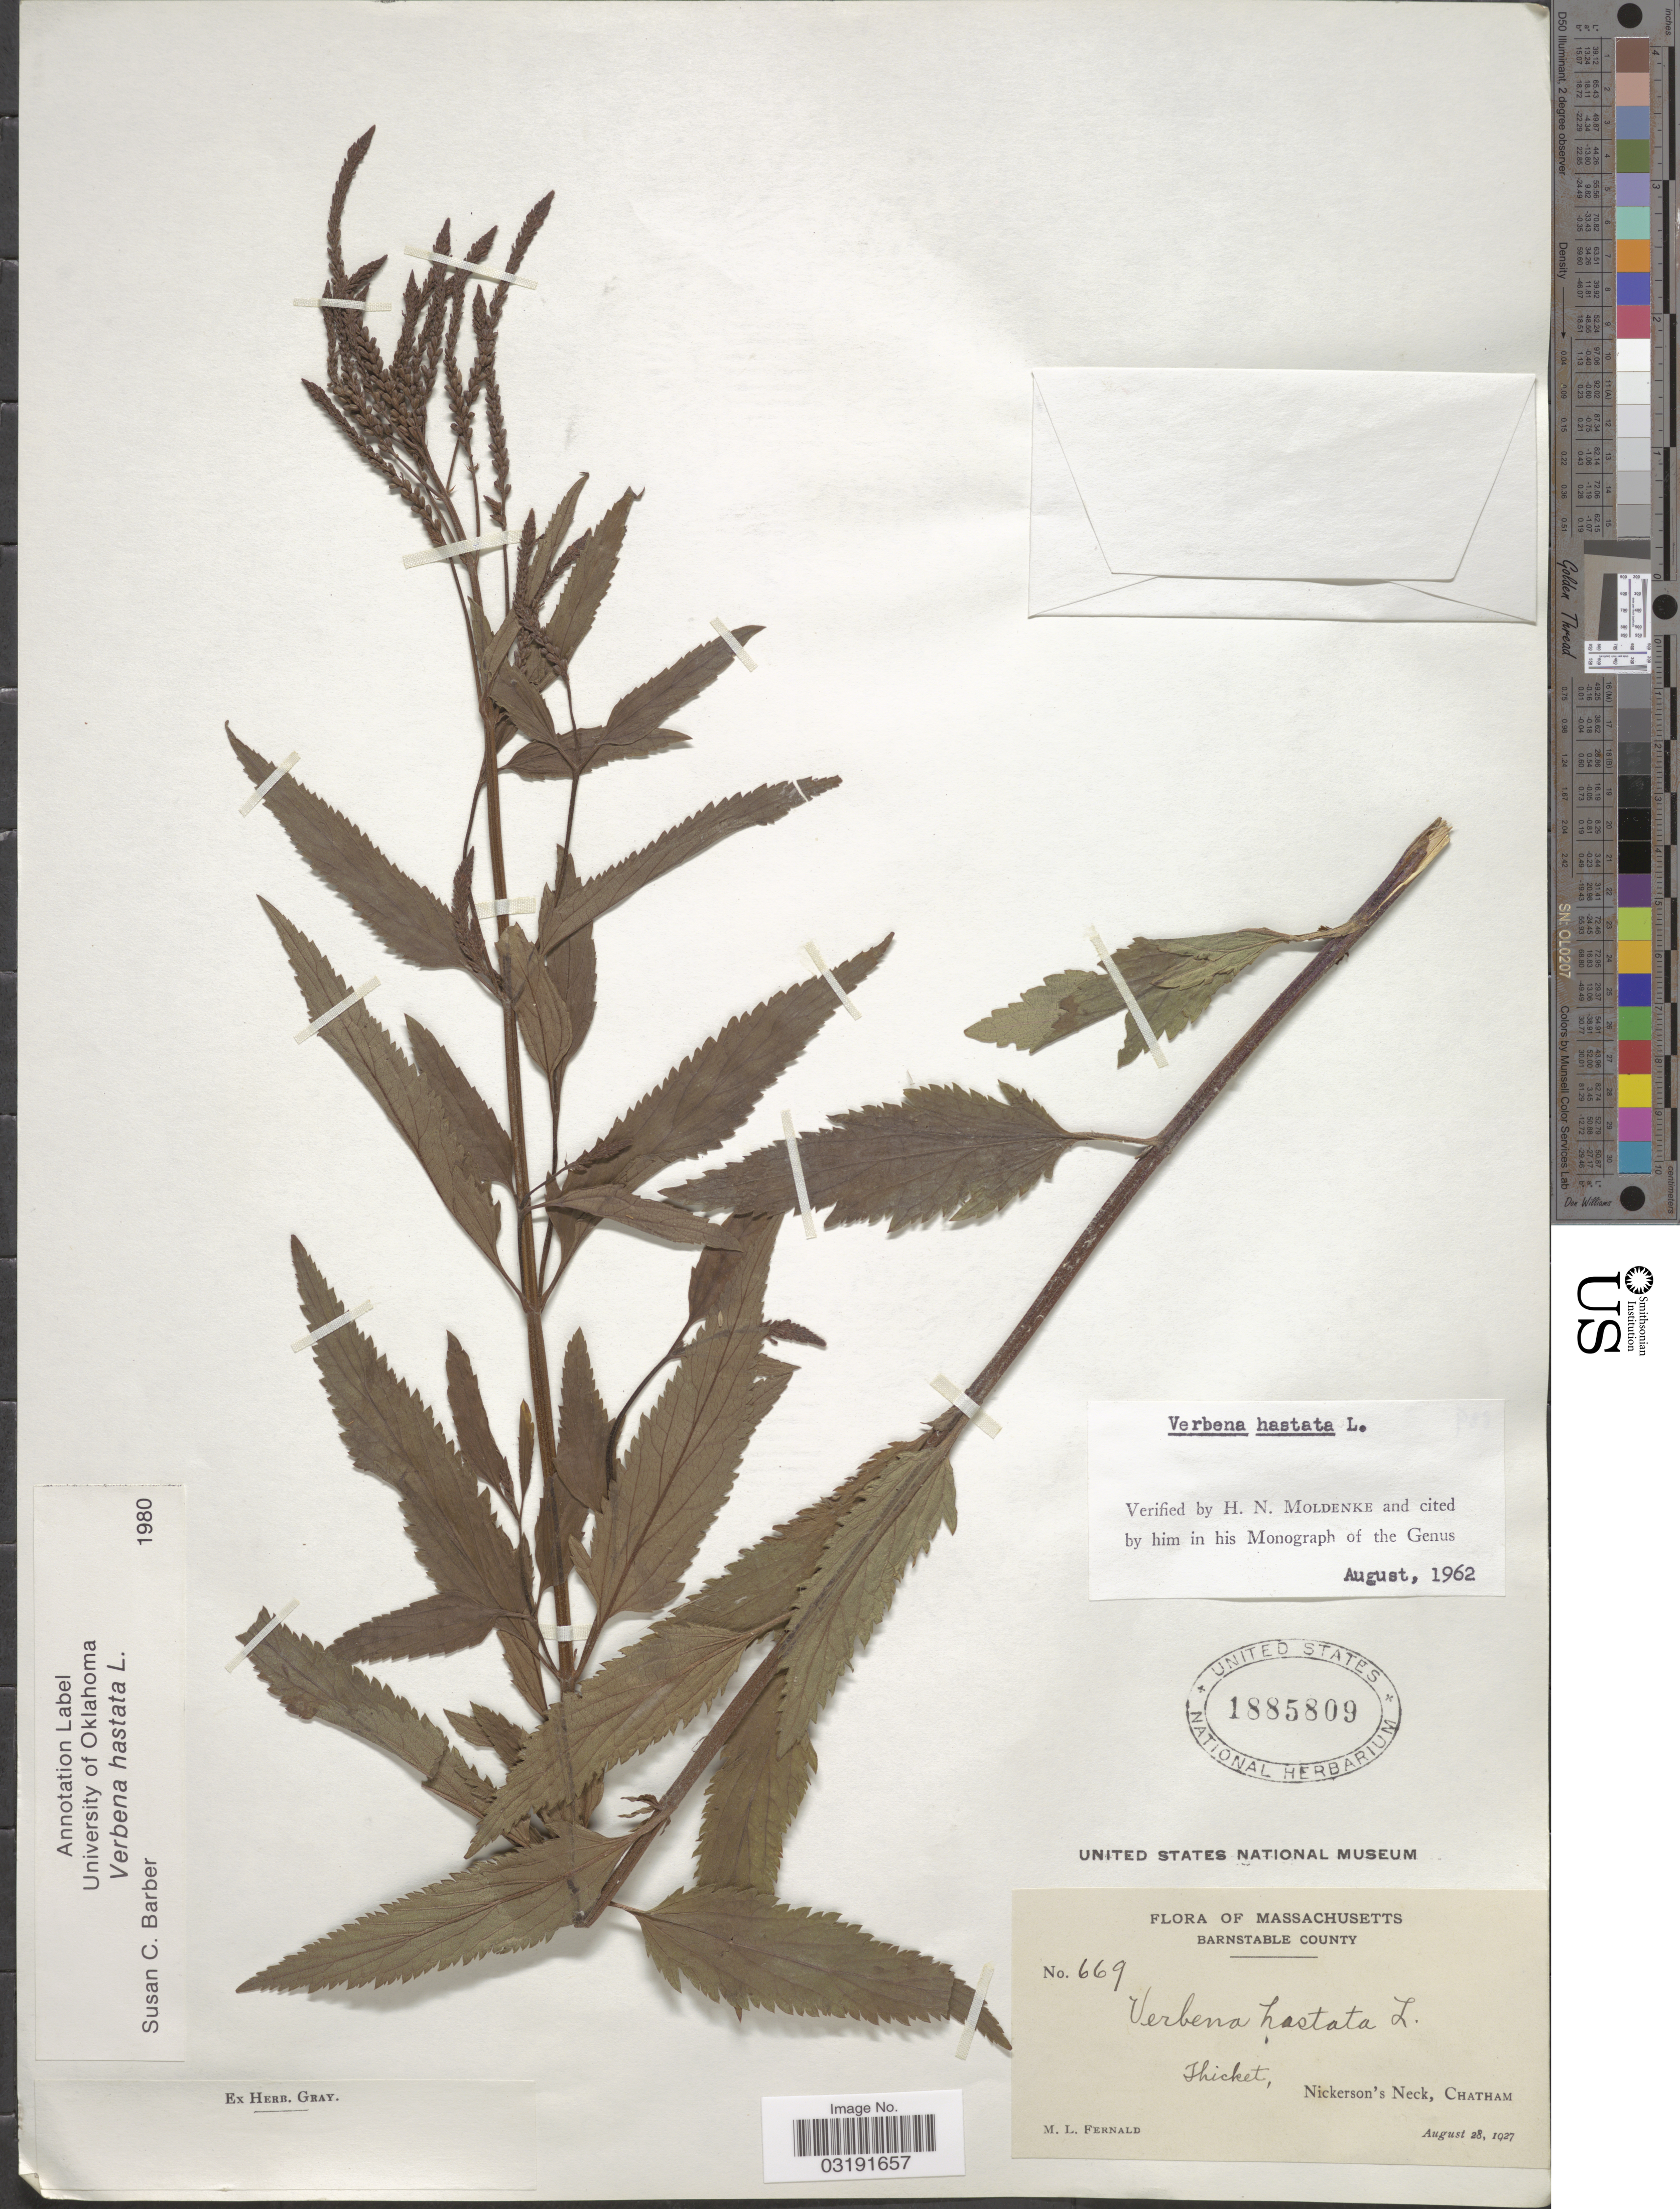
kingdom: Plantae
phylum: Tracheophyta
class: Magnoliopsida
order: Lamiales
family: Verbenaceae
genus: Verbena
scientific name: Verbena hastata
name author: L.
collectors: M. L. Fernald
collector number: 669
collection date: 1927-08-28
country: United States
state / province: Massachusetts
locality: Barnstable County, Nickerson's Neck, Chatham.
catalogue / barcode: US 1885809